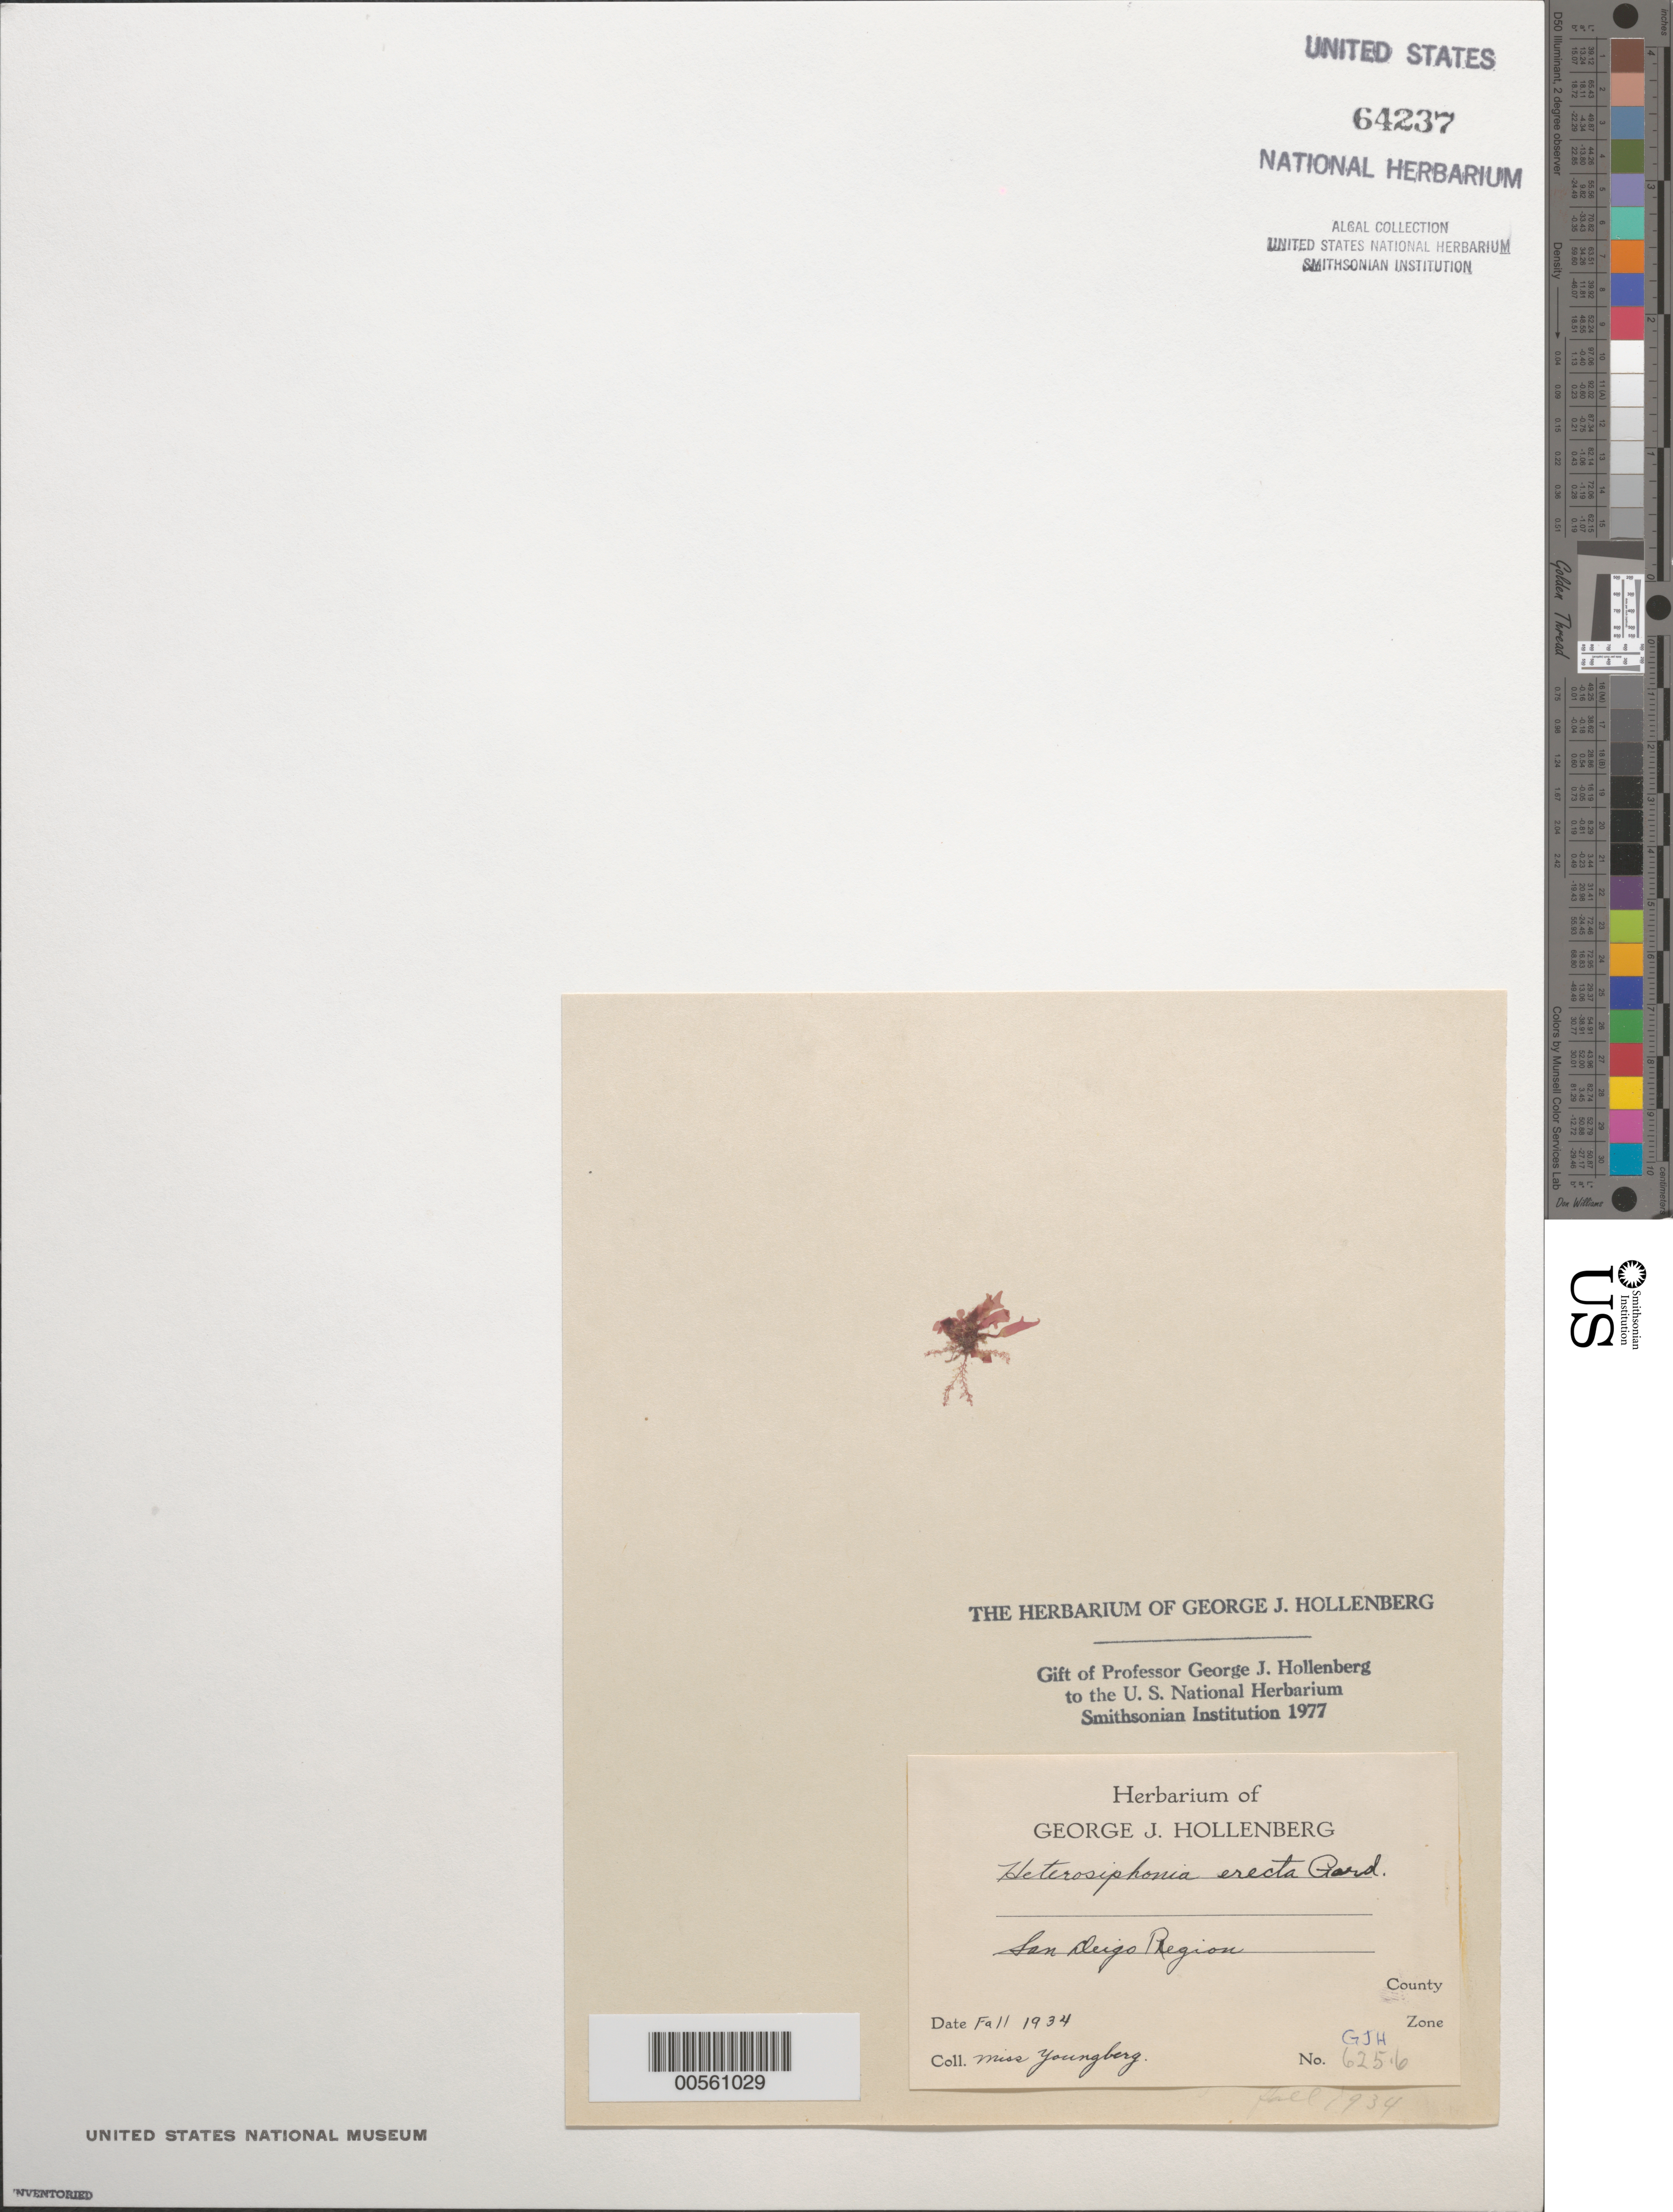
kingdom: Plantae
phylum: Rhodophyta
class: Florideophyceae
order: Ceramiales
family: Dasyaceae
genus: Heterosiphonia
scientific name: Heterosiphonia erecta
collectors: F. Youngberg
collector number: Gjh 625.6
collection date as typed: Fal 1934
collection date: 1934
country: United States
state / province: California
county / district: San Diego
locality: San Diego area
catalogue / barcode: US 64237